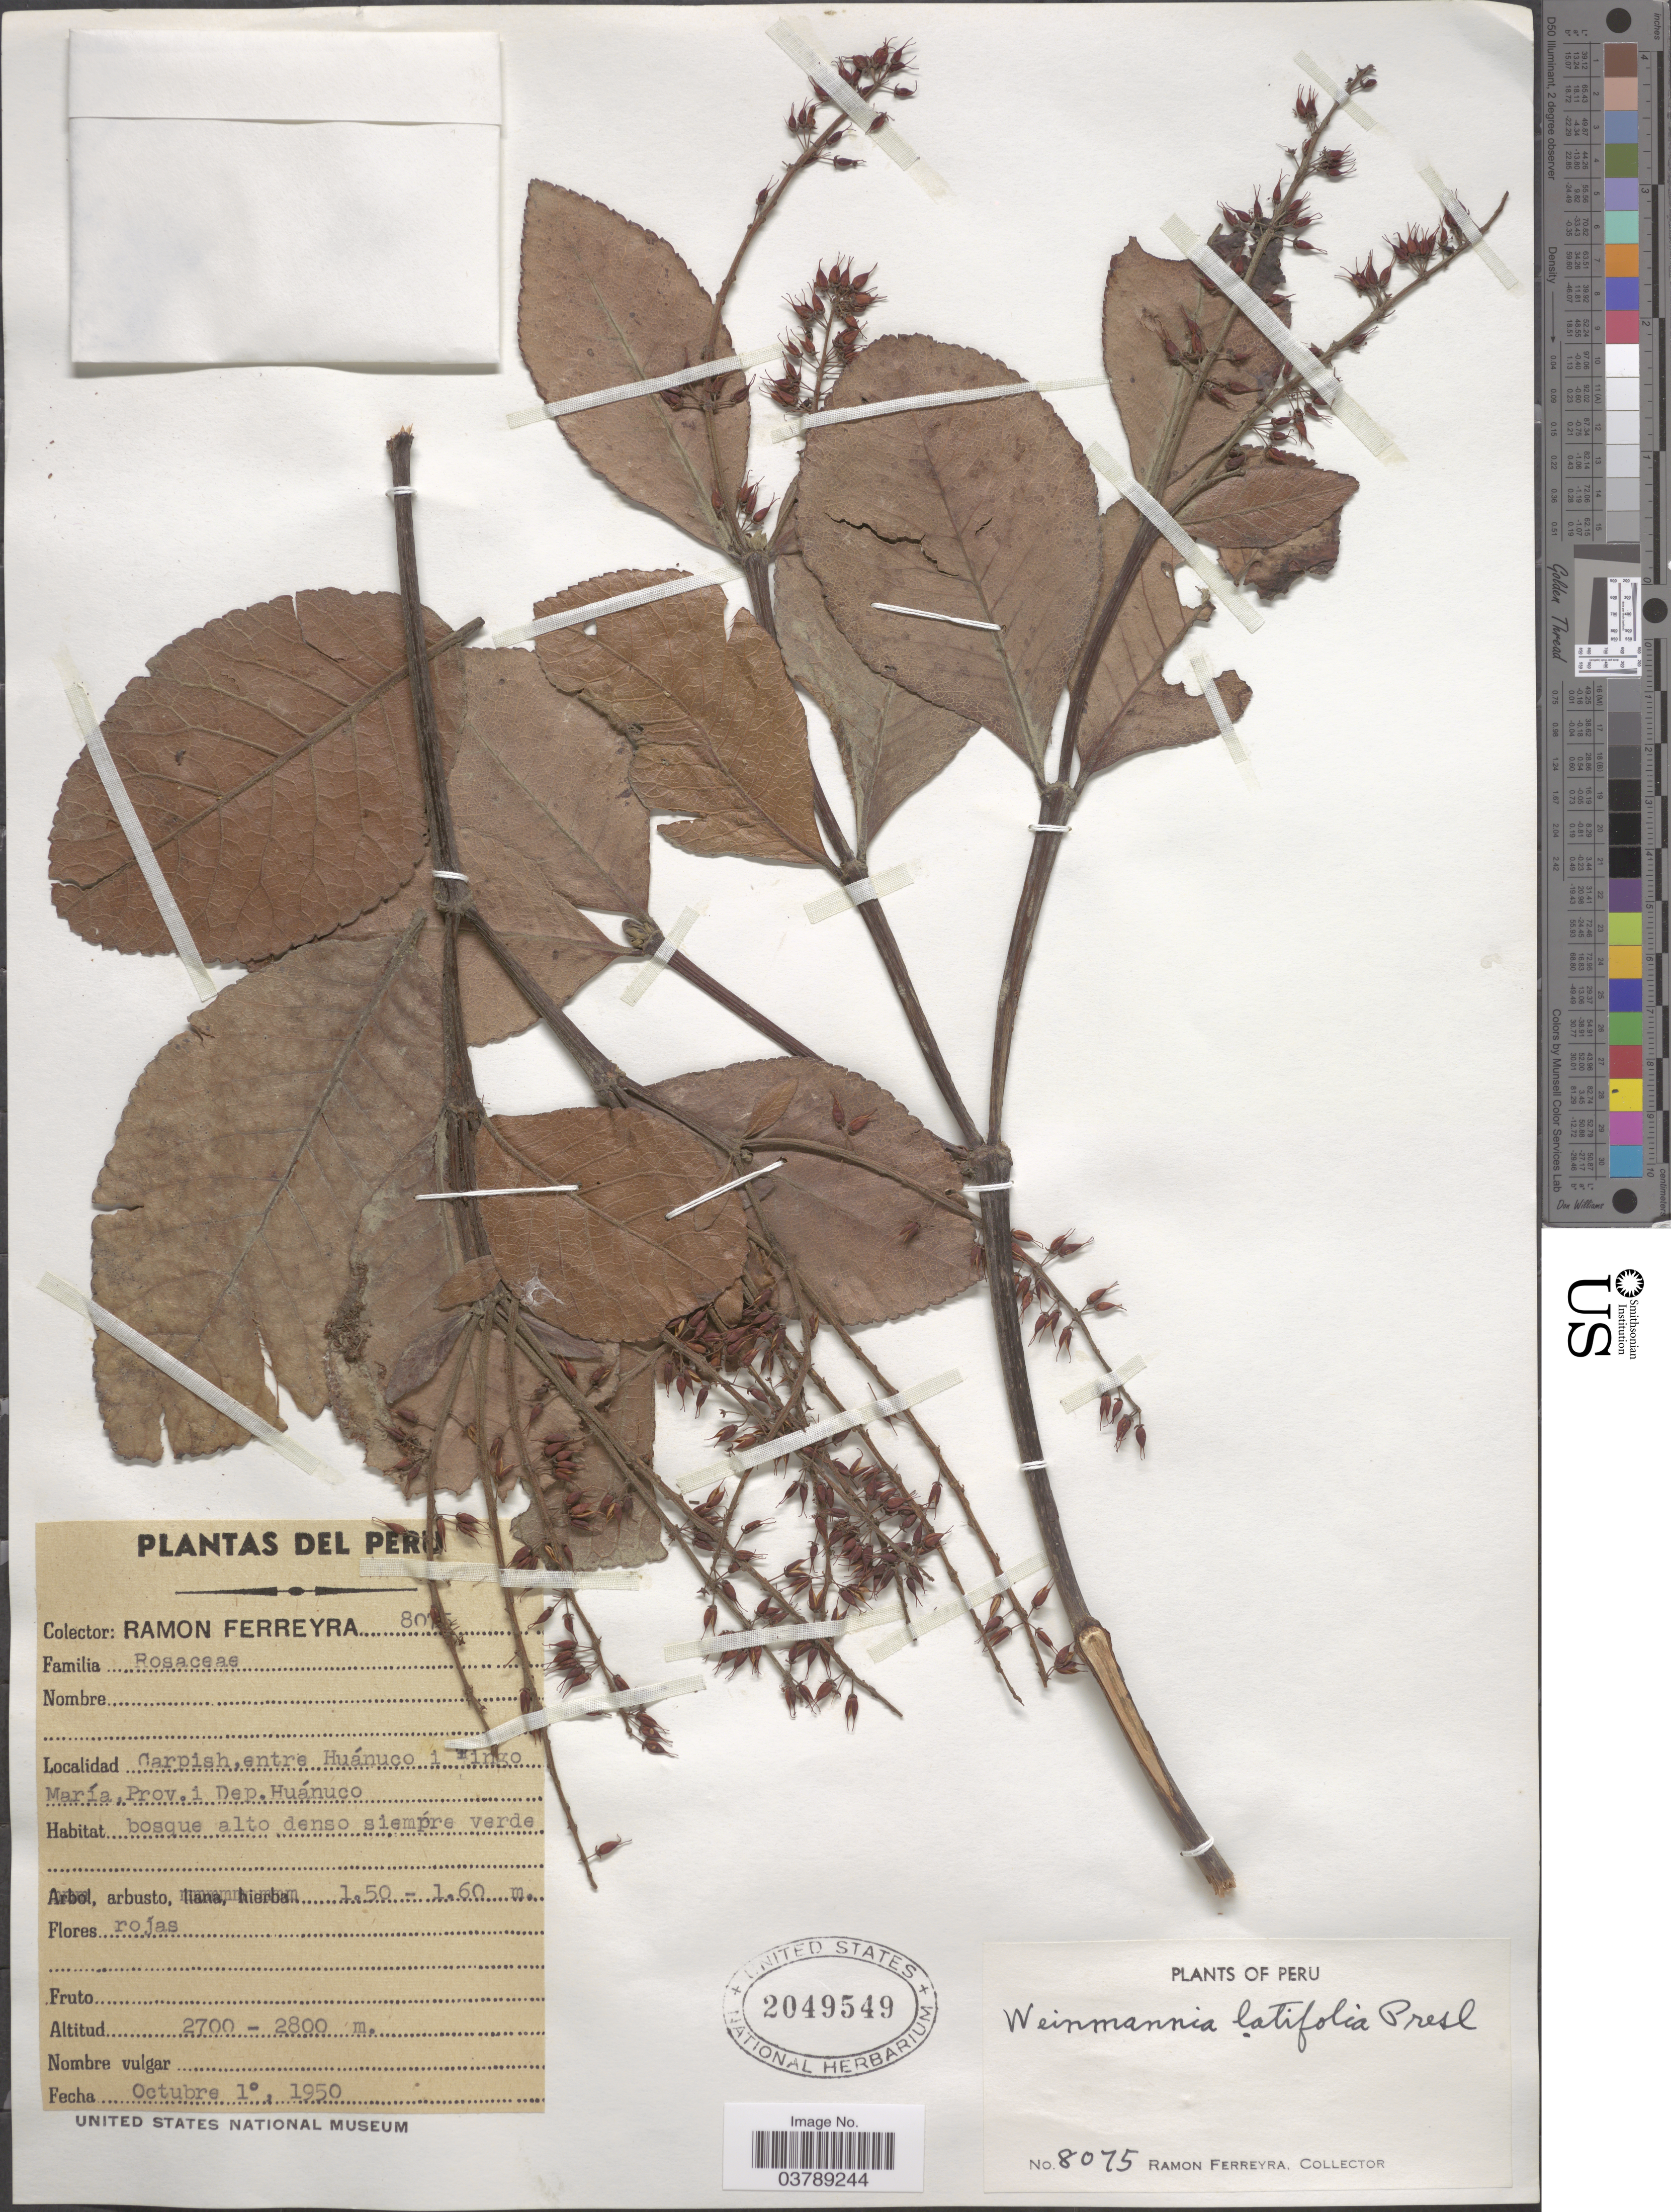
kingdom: Plantae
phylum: Tracheophyta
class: Magnoliopsida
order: Oxalidales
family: Cunoniaceae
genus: Weinmannia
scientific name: Weinmannia latifolia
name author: C. Presl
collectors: R. A. Ferreyra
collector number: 8075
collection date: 1950-10-01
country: Peru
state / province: Huánuco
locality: Carpish, entre Huánuco i Tingo María, Prov. i Dep. Huánuco.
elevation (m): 2700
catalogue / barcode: US 2049549